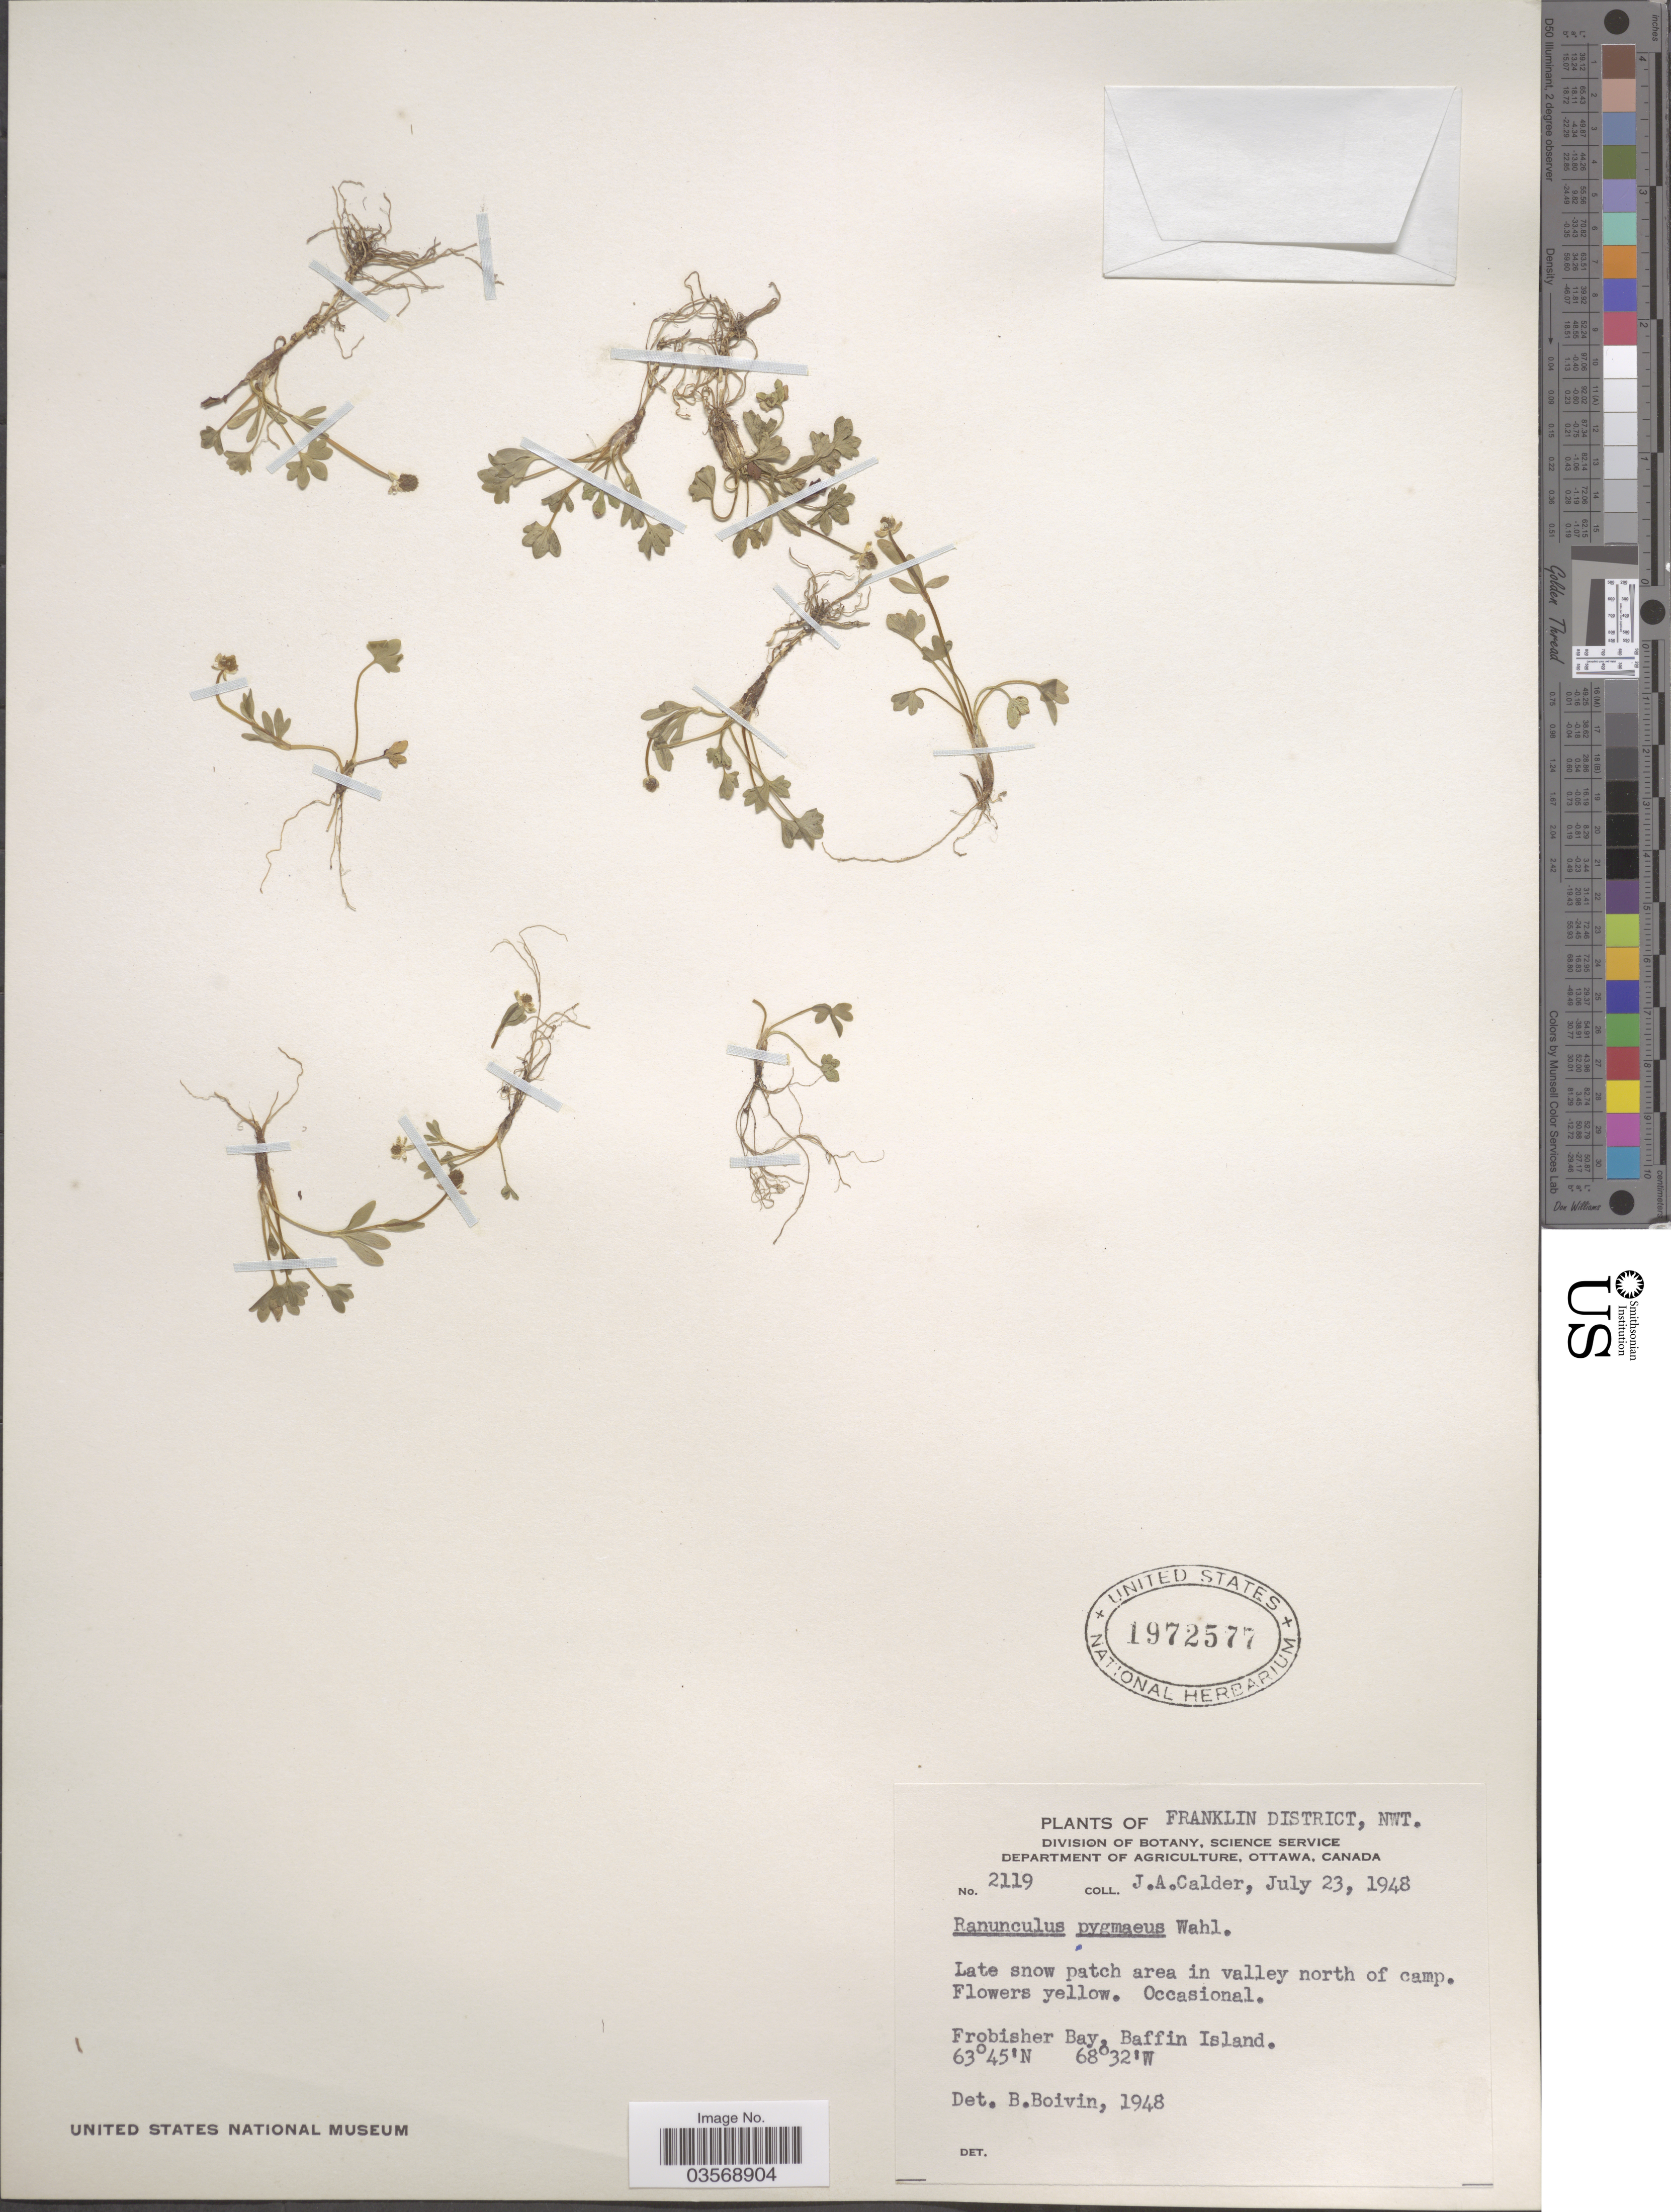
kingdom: Plantae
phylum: Tracheophyta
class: Magnoliopsida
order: Ranunculales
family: Ranunculaceae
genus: Ranunculus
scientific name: Ranunculus pygmaeus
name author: Wahlenb.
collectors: J. A. Calder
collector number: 2119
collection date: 1948-07-23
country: Canada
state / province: Northwest Territories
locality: Franklin District. Frobisher Bay, Baffin Island.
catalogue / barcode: US 1972577